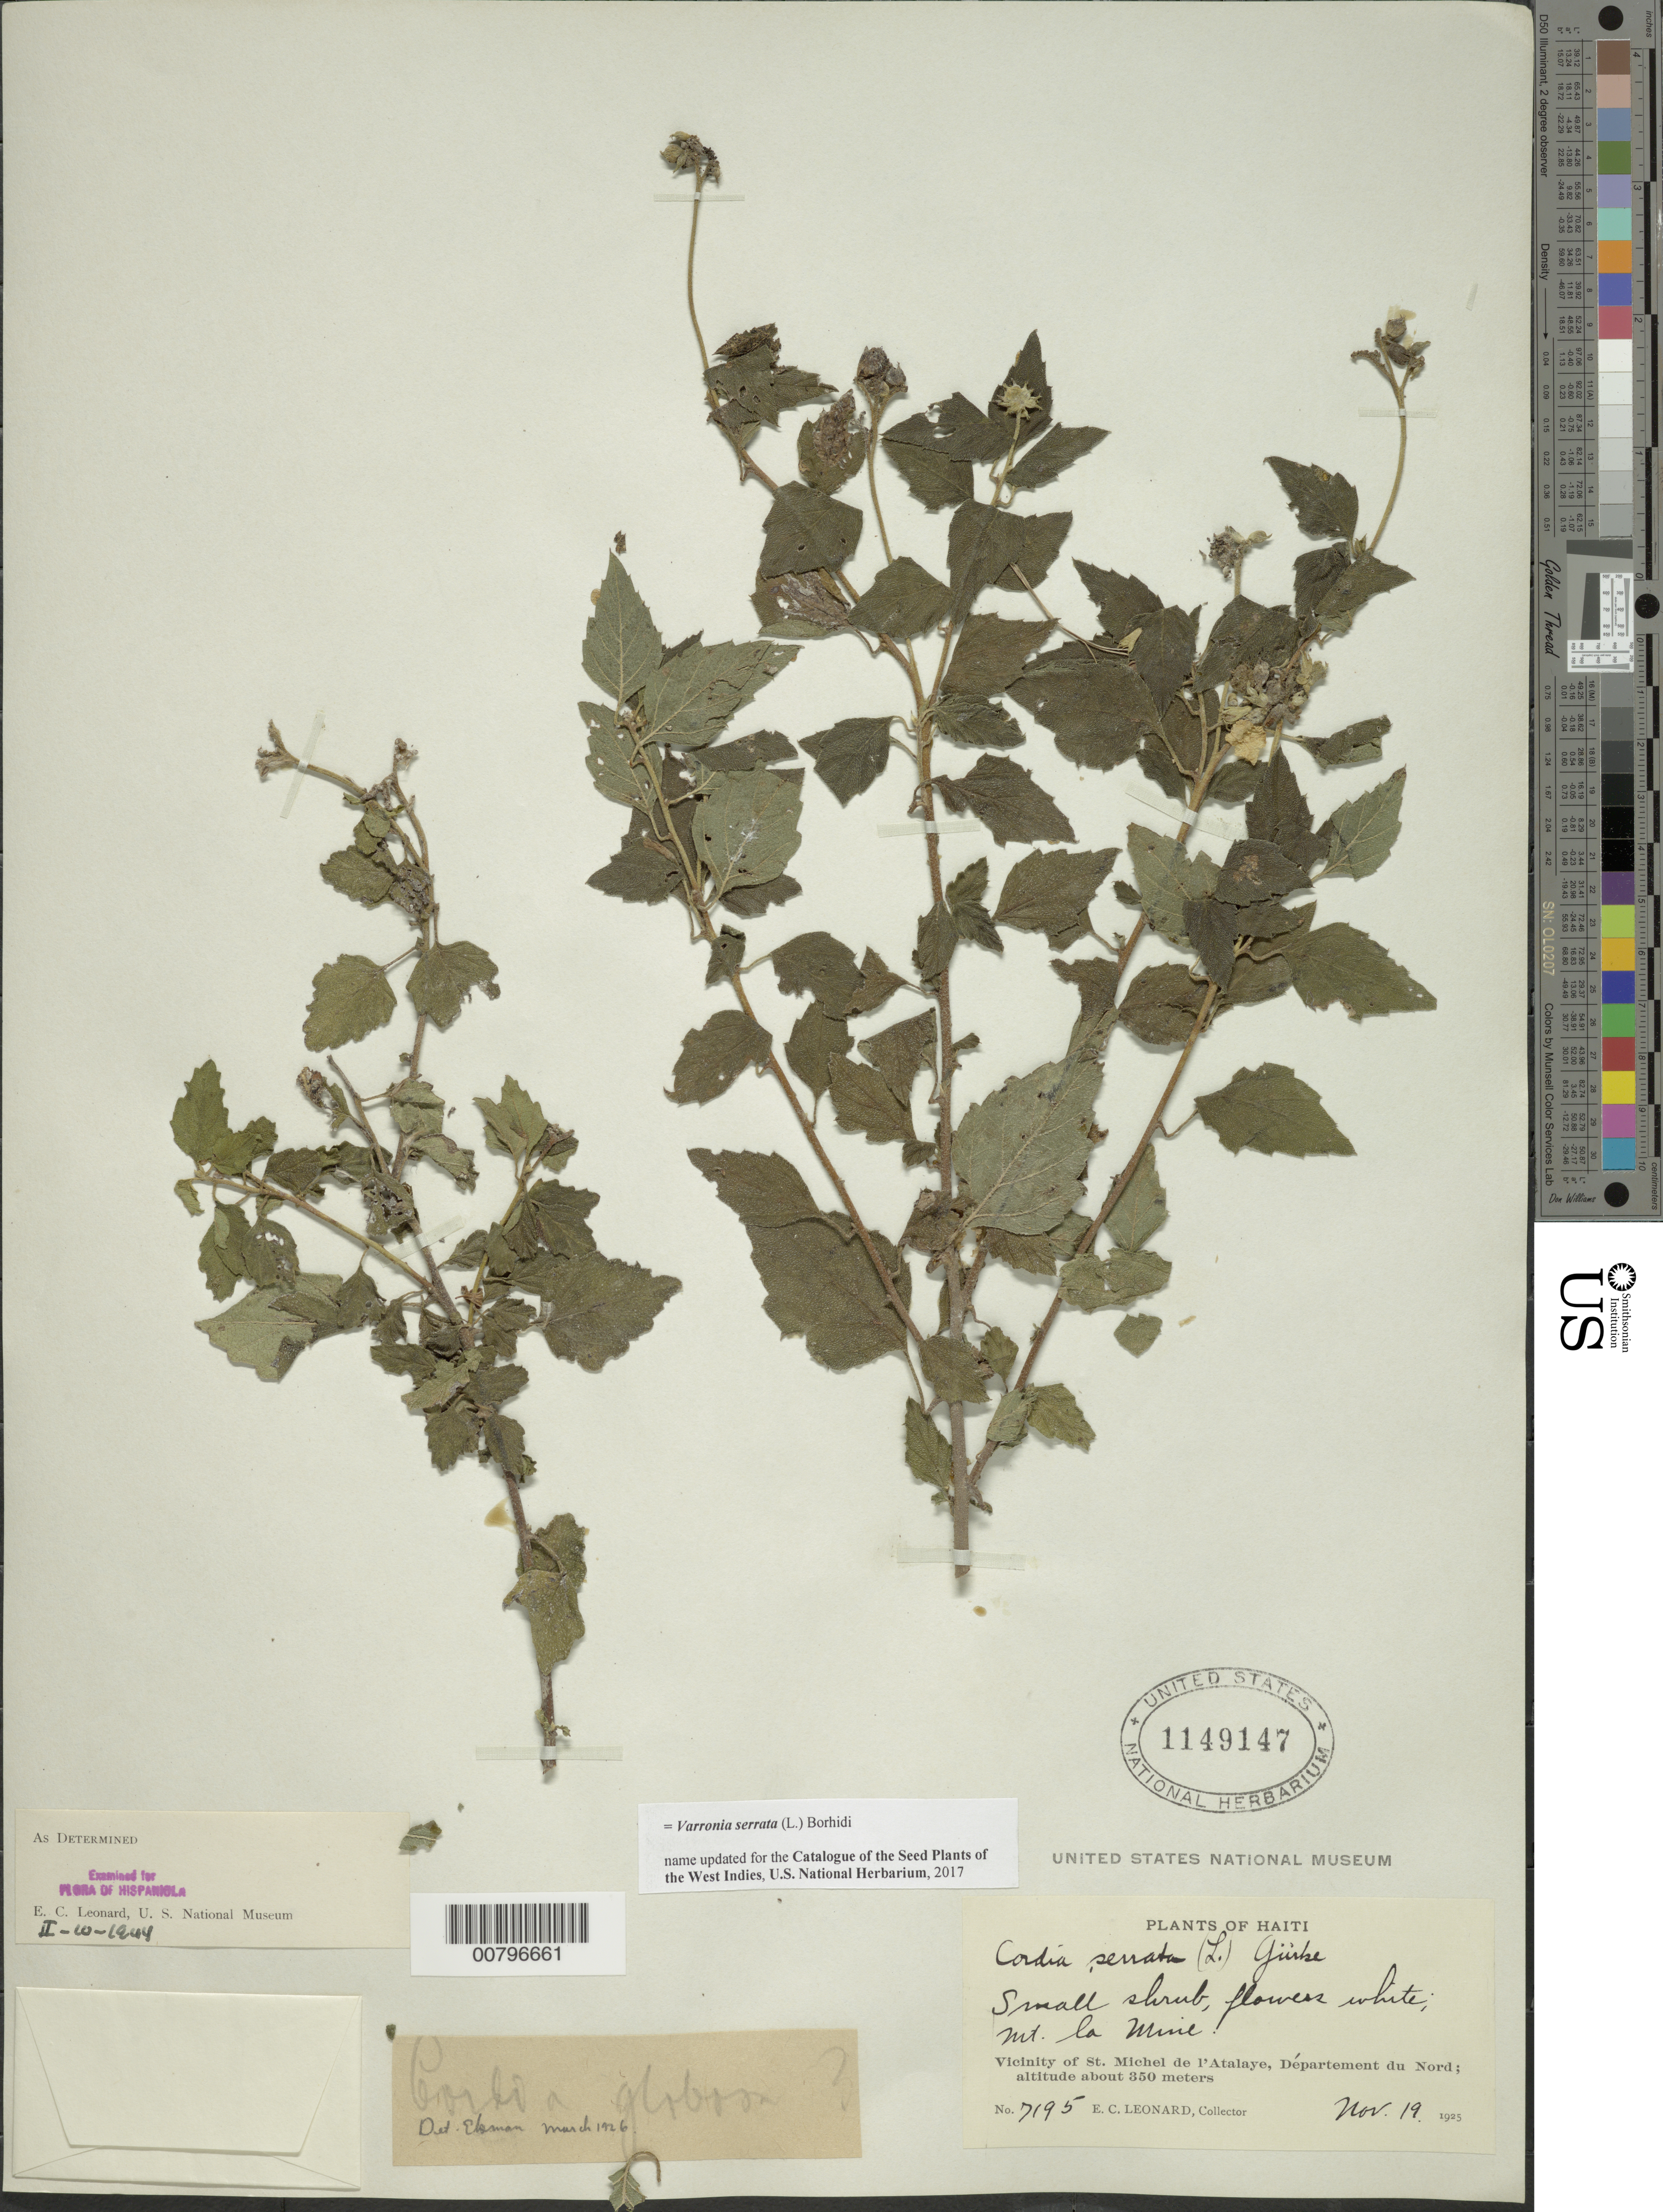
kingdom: Plantae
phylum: Tracheophyta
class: Magnoliopsida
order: Boraginales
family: Cordiaceae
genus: Varronia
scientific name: Varronia serrata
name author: (L.) Borhidi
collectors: E. C. Leonard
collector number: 7195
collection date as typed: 19 Nov 1925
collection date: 1925-11-19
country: Haiti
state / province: Nord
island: Hispaniola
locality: Vicinity of St. Michel de l'Atalaye, Mt. La Mine.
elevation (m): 350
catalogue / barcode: US 1149147